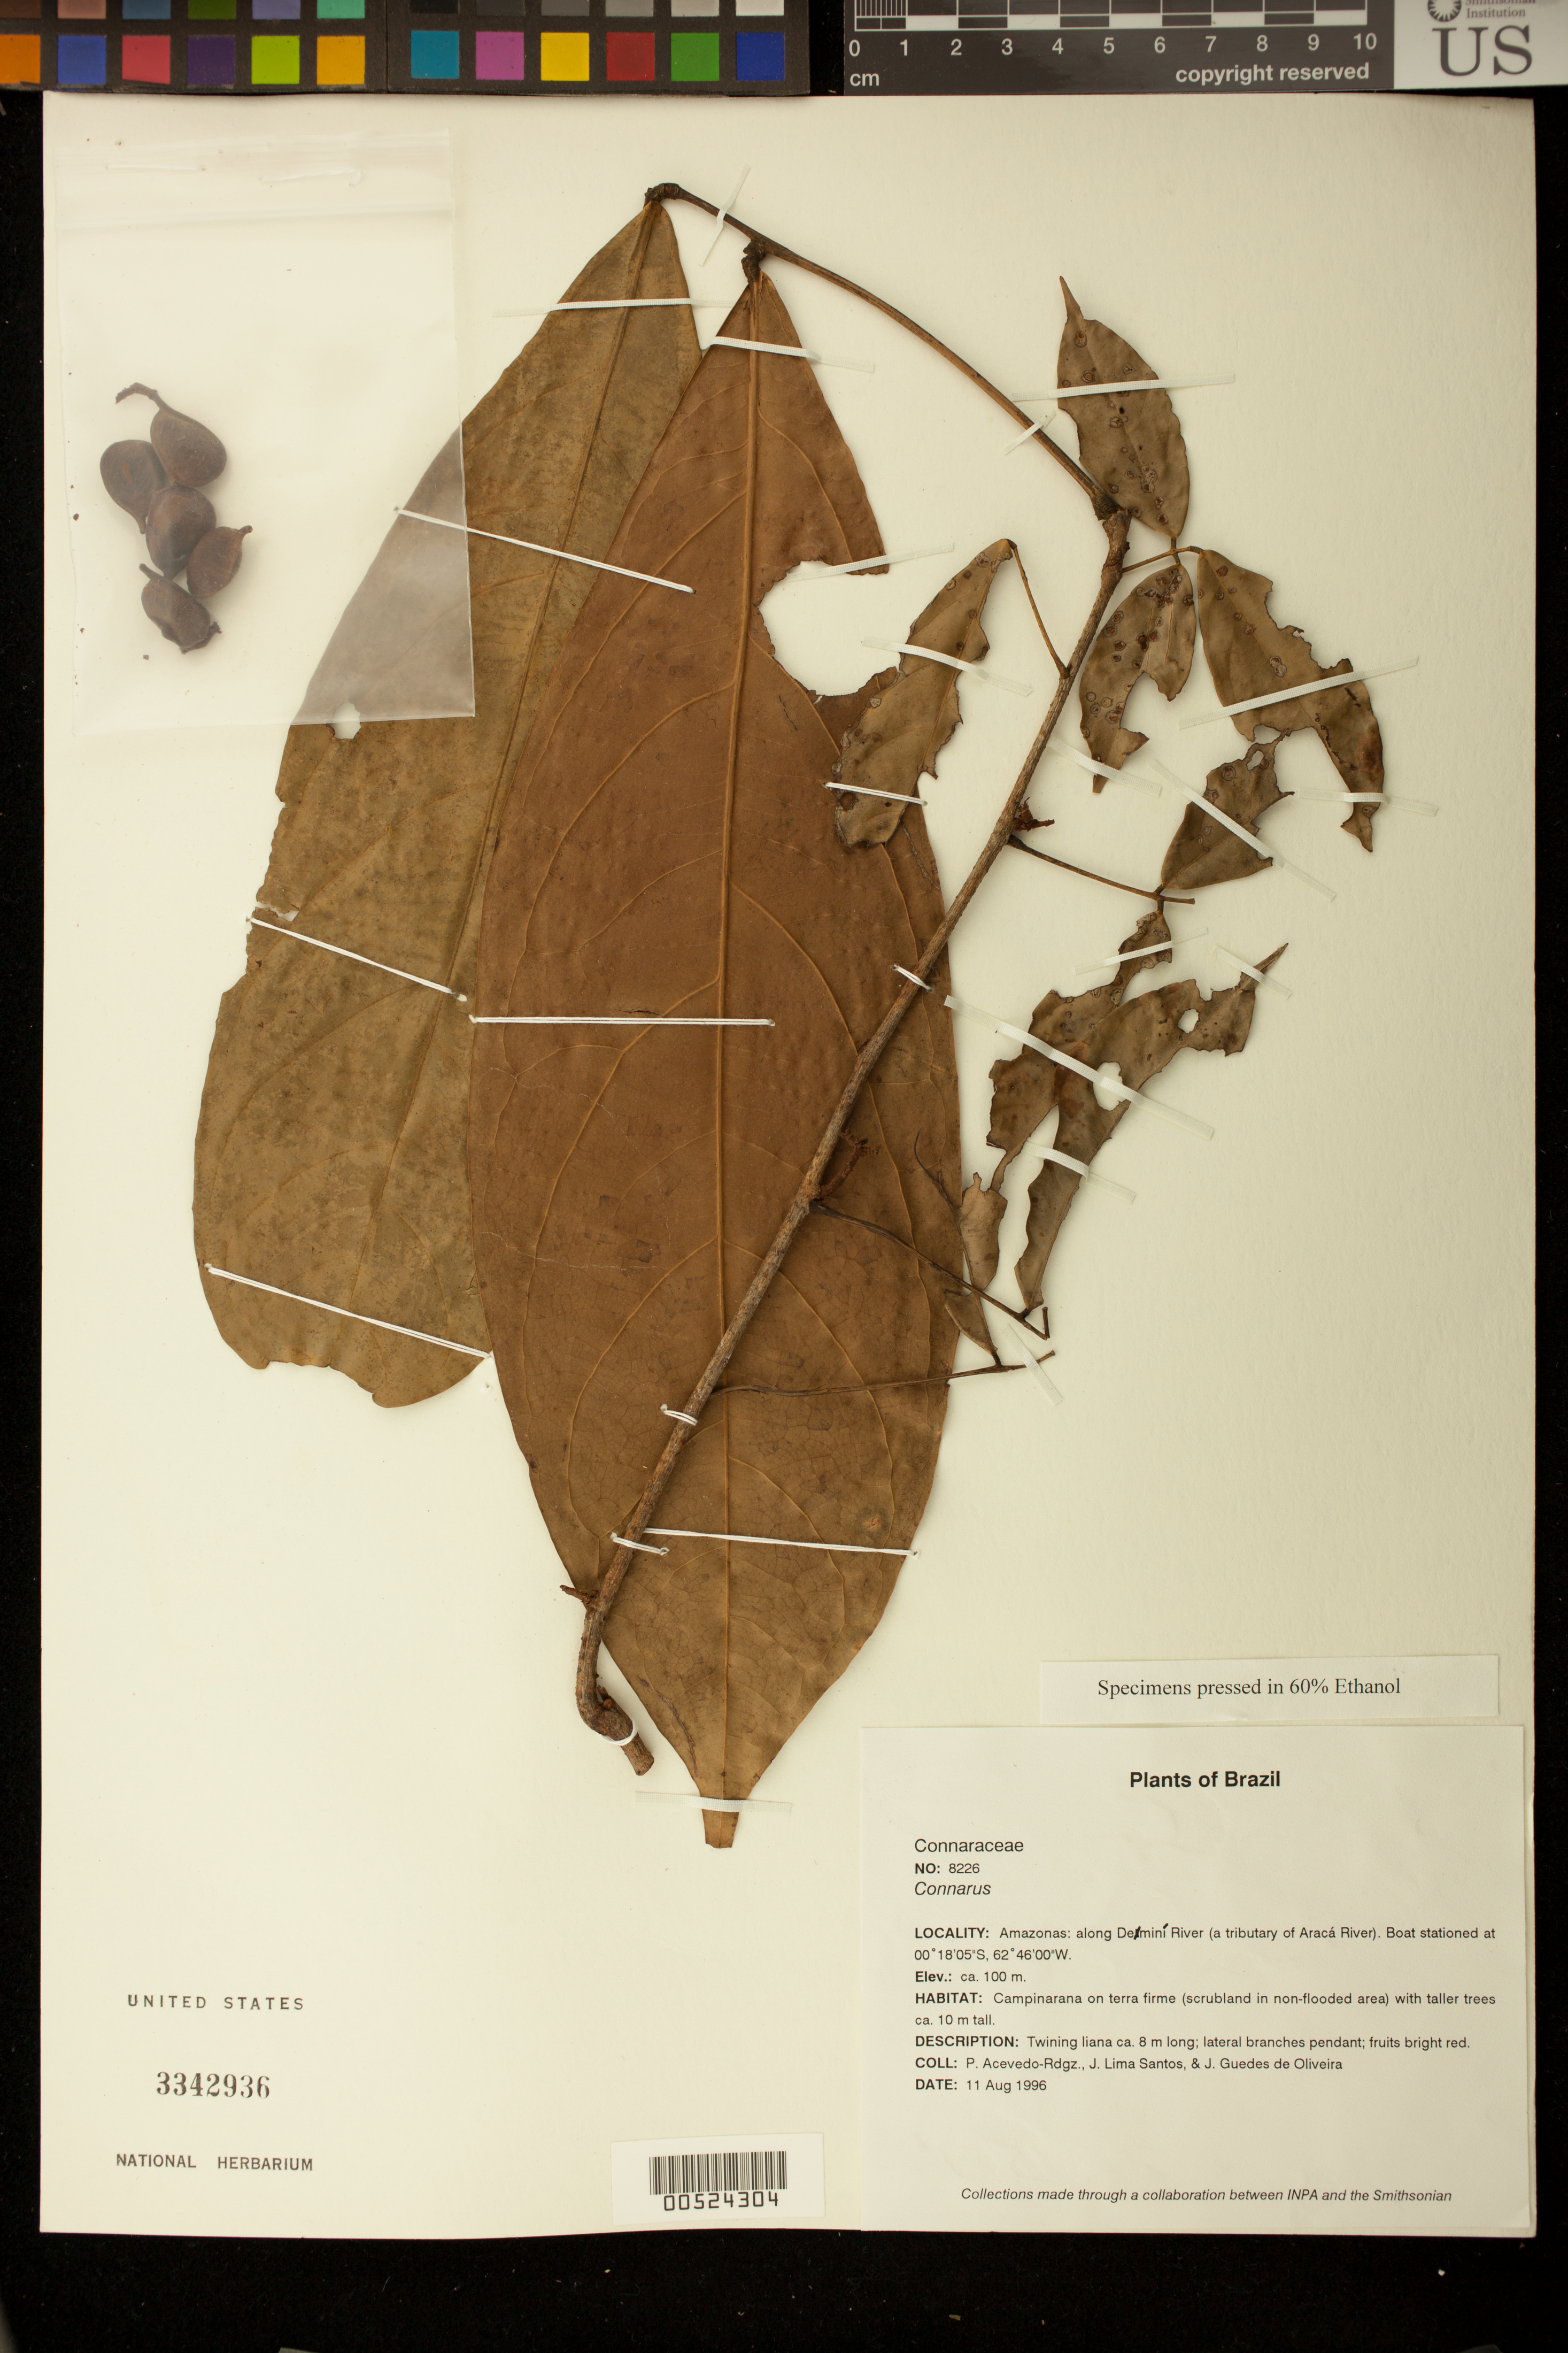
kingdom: Plantae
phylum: Tracheophyta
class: Magnoliopsida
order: Oxalidales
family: Connaraceae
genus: Connarus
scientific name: Connarus punctatus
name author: Planch.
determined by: Toledo, Cassio Augusto Patrocinio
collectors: P. Acevedo-Rodr., J. L. Santos & J. Guedes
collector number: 8226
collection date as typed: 11 Aug 1996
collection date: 1996-08-11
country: Brazil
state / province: Amazonas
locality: Amazonas: along Deminí River (a tributary of Araca River). Boat stationed at coordinates.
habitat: Campina Rana on terra firme (scrubland in non-flooded area) with taller trees ca. 10 m tall.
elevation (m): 100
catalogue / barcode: US 3342936